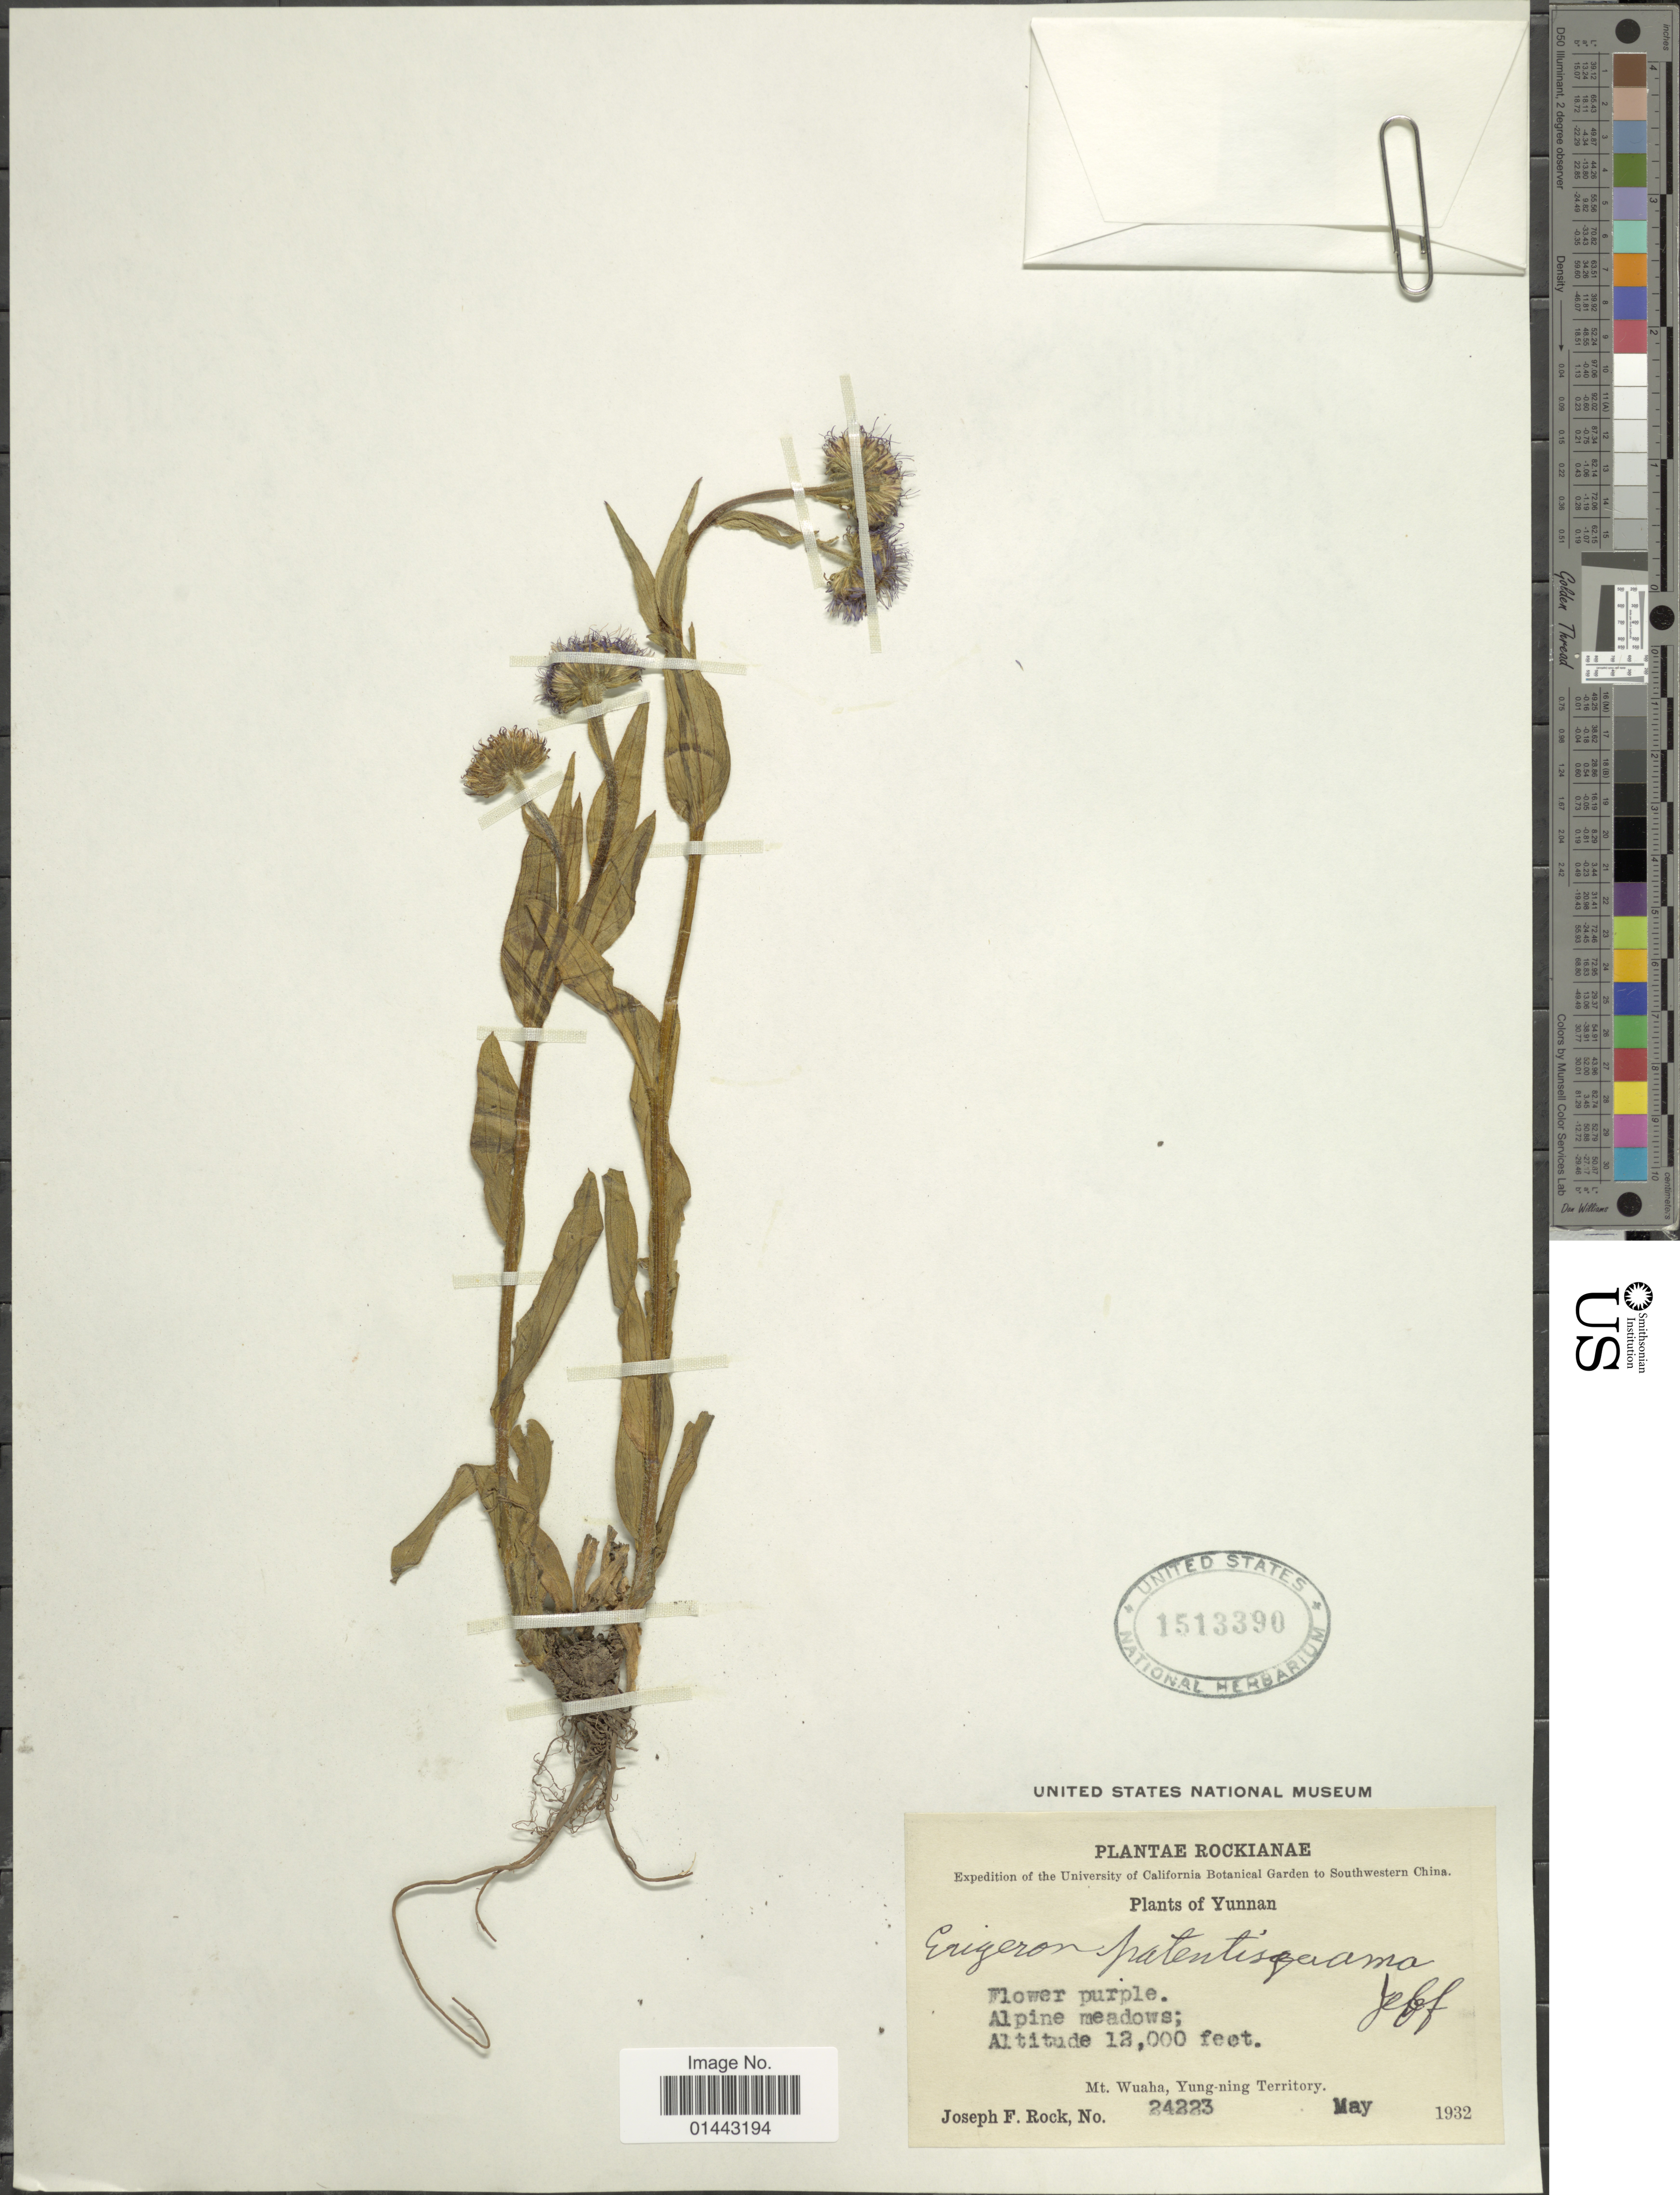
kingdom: Plantae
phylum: Tracheophyta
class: Magnoliopsida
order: Asterales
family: Asteraceae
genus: Erigeron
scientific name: Erigeron patentisquamus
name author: Jeffrey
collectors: J. F. Rock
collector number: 24223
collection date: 1932-05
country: China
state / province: Yunnan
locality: Alpine meadow, Mt. Wuaha, Yung-ning Territory, Southwestern China.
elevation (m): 3658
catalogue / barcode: US 1513390